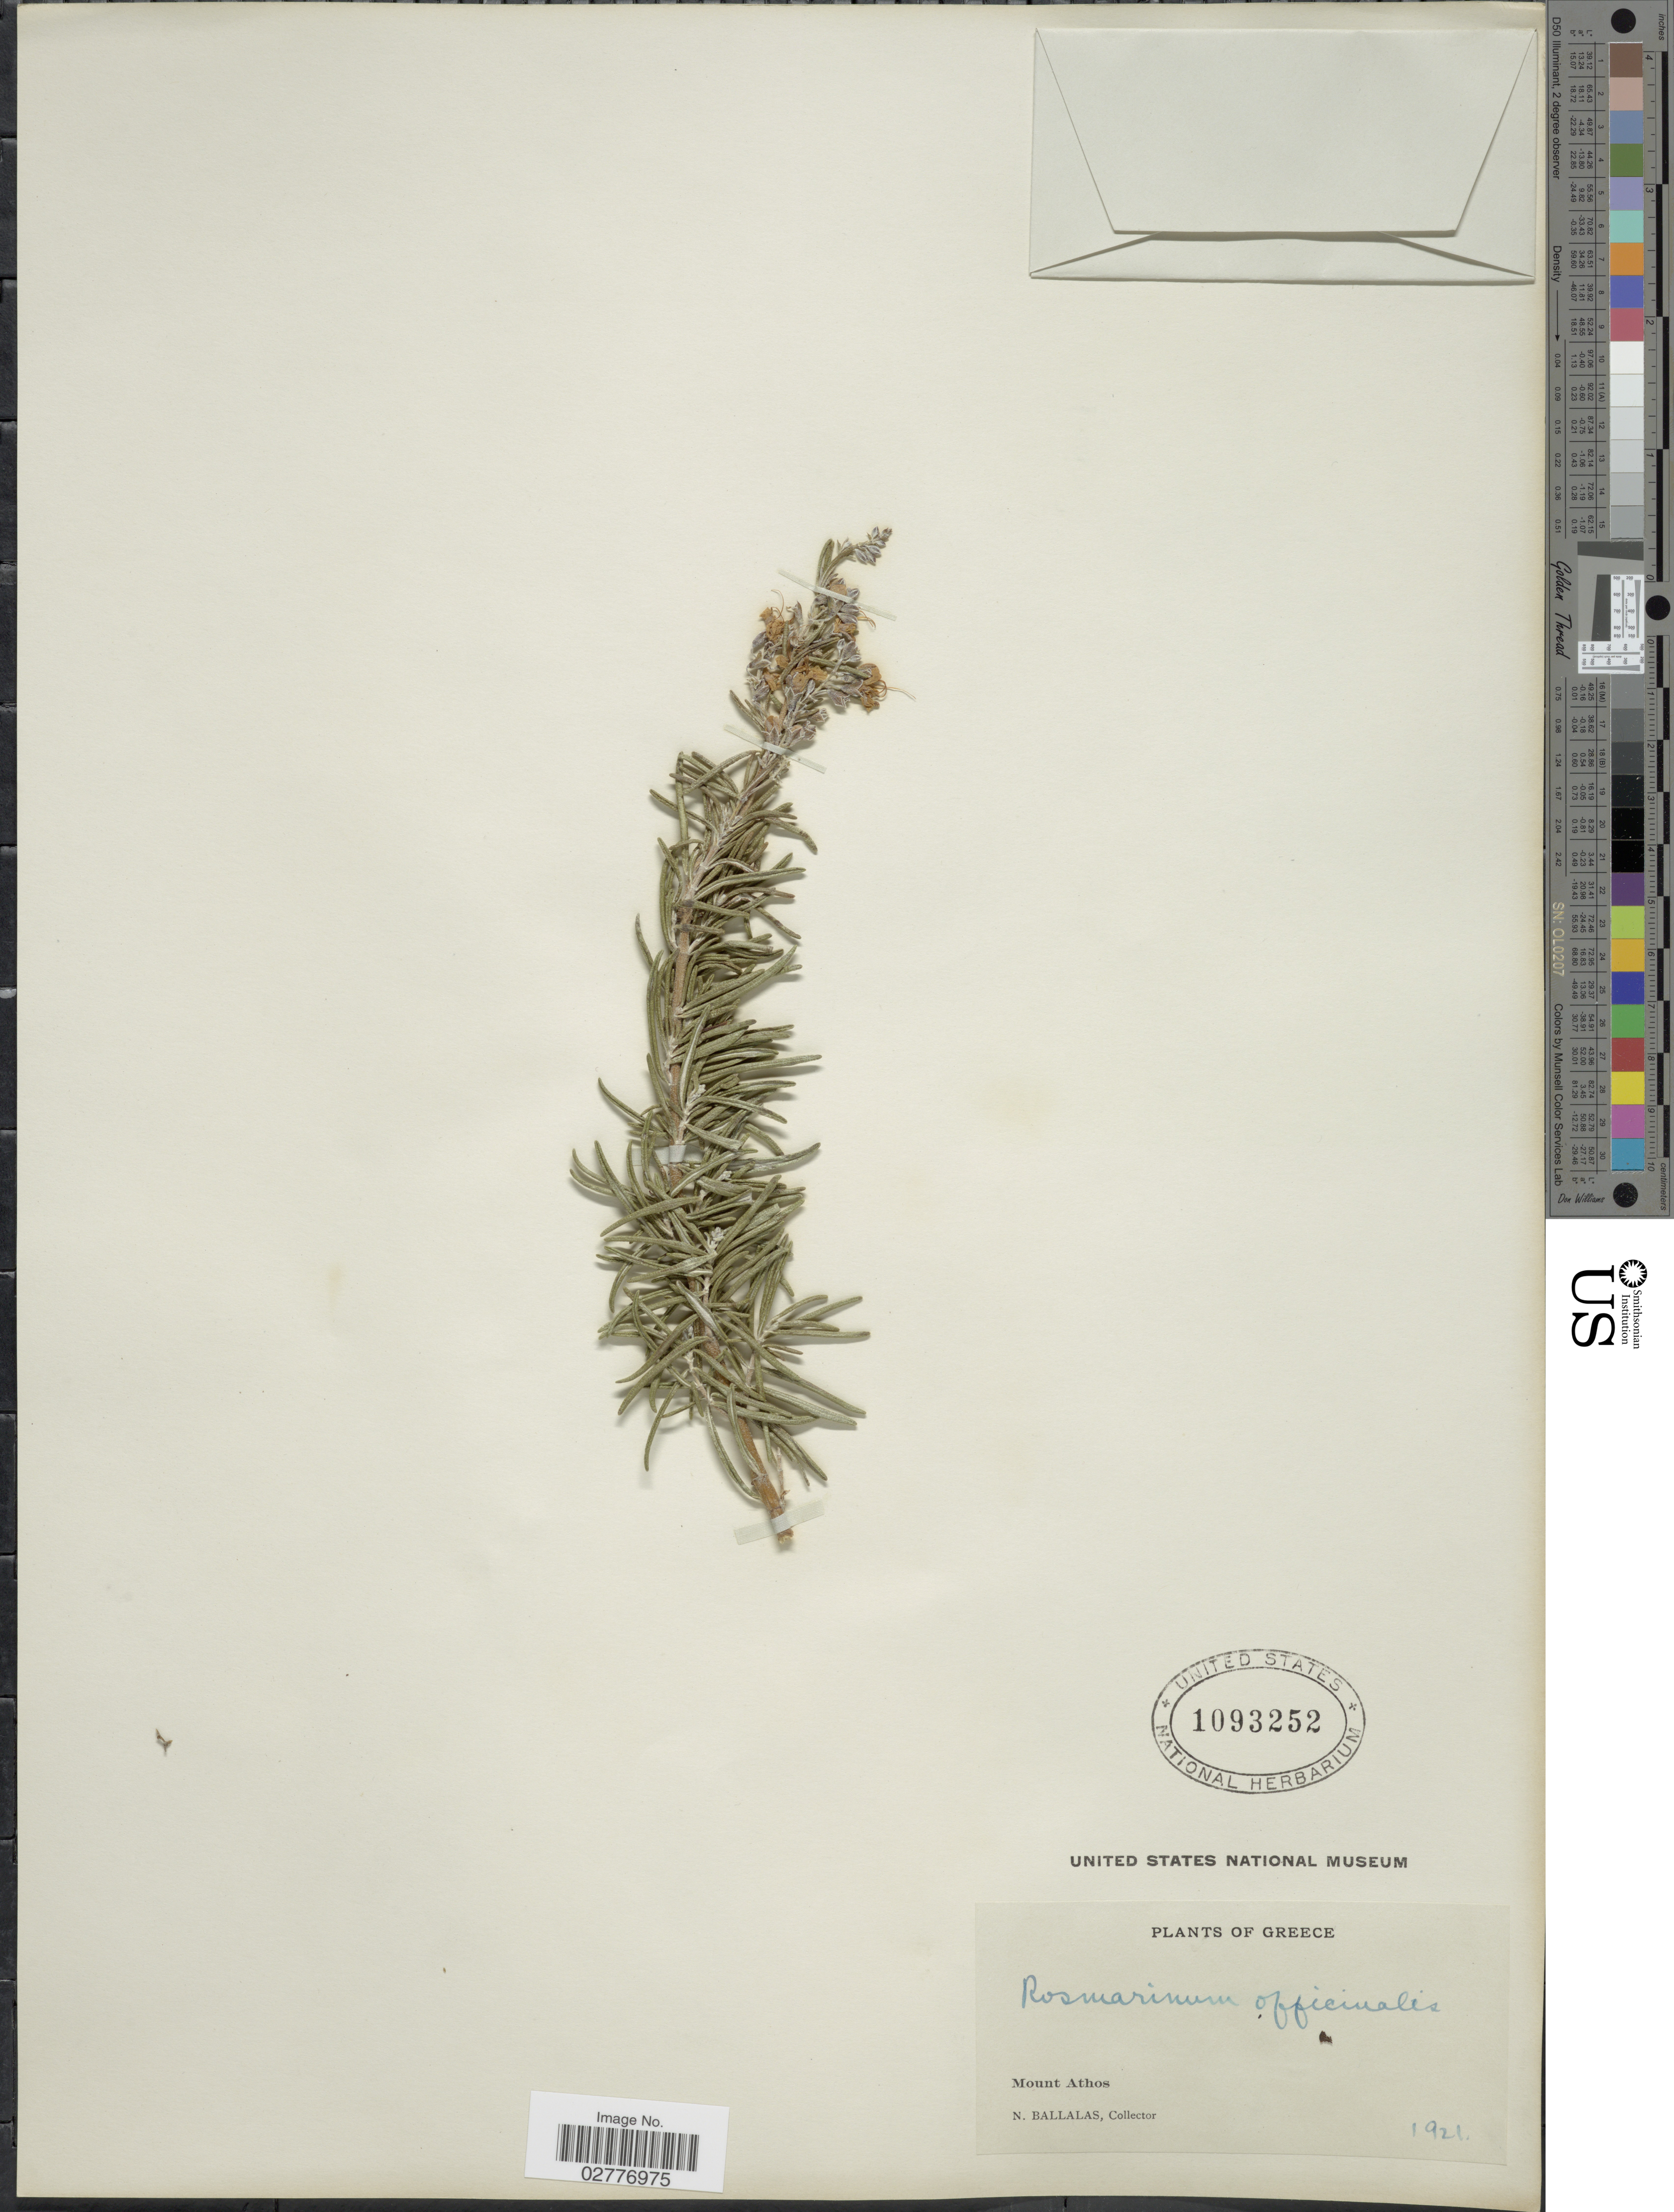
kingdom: Plantae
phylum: Tracheophyta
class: Magnoliopsida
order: Lamiales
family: Lamiaceae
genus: Rosmarinus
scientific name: Rosmarinus officinalis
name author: L.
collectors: N. Ballalas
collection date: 1921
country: Greece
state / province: Mount Athoa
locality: Mount Athos.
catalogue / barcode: US 1093252